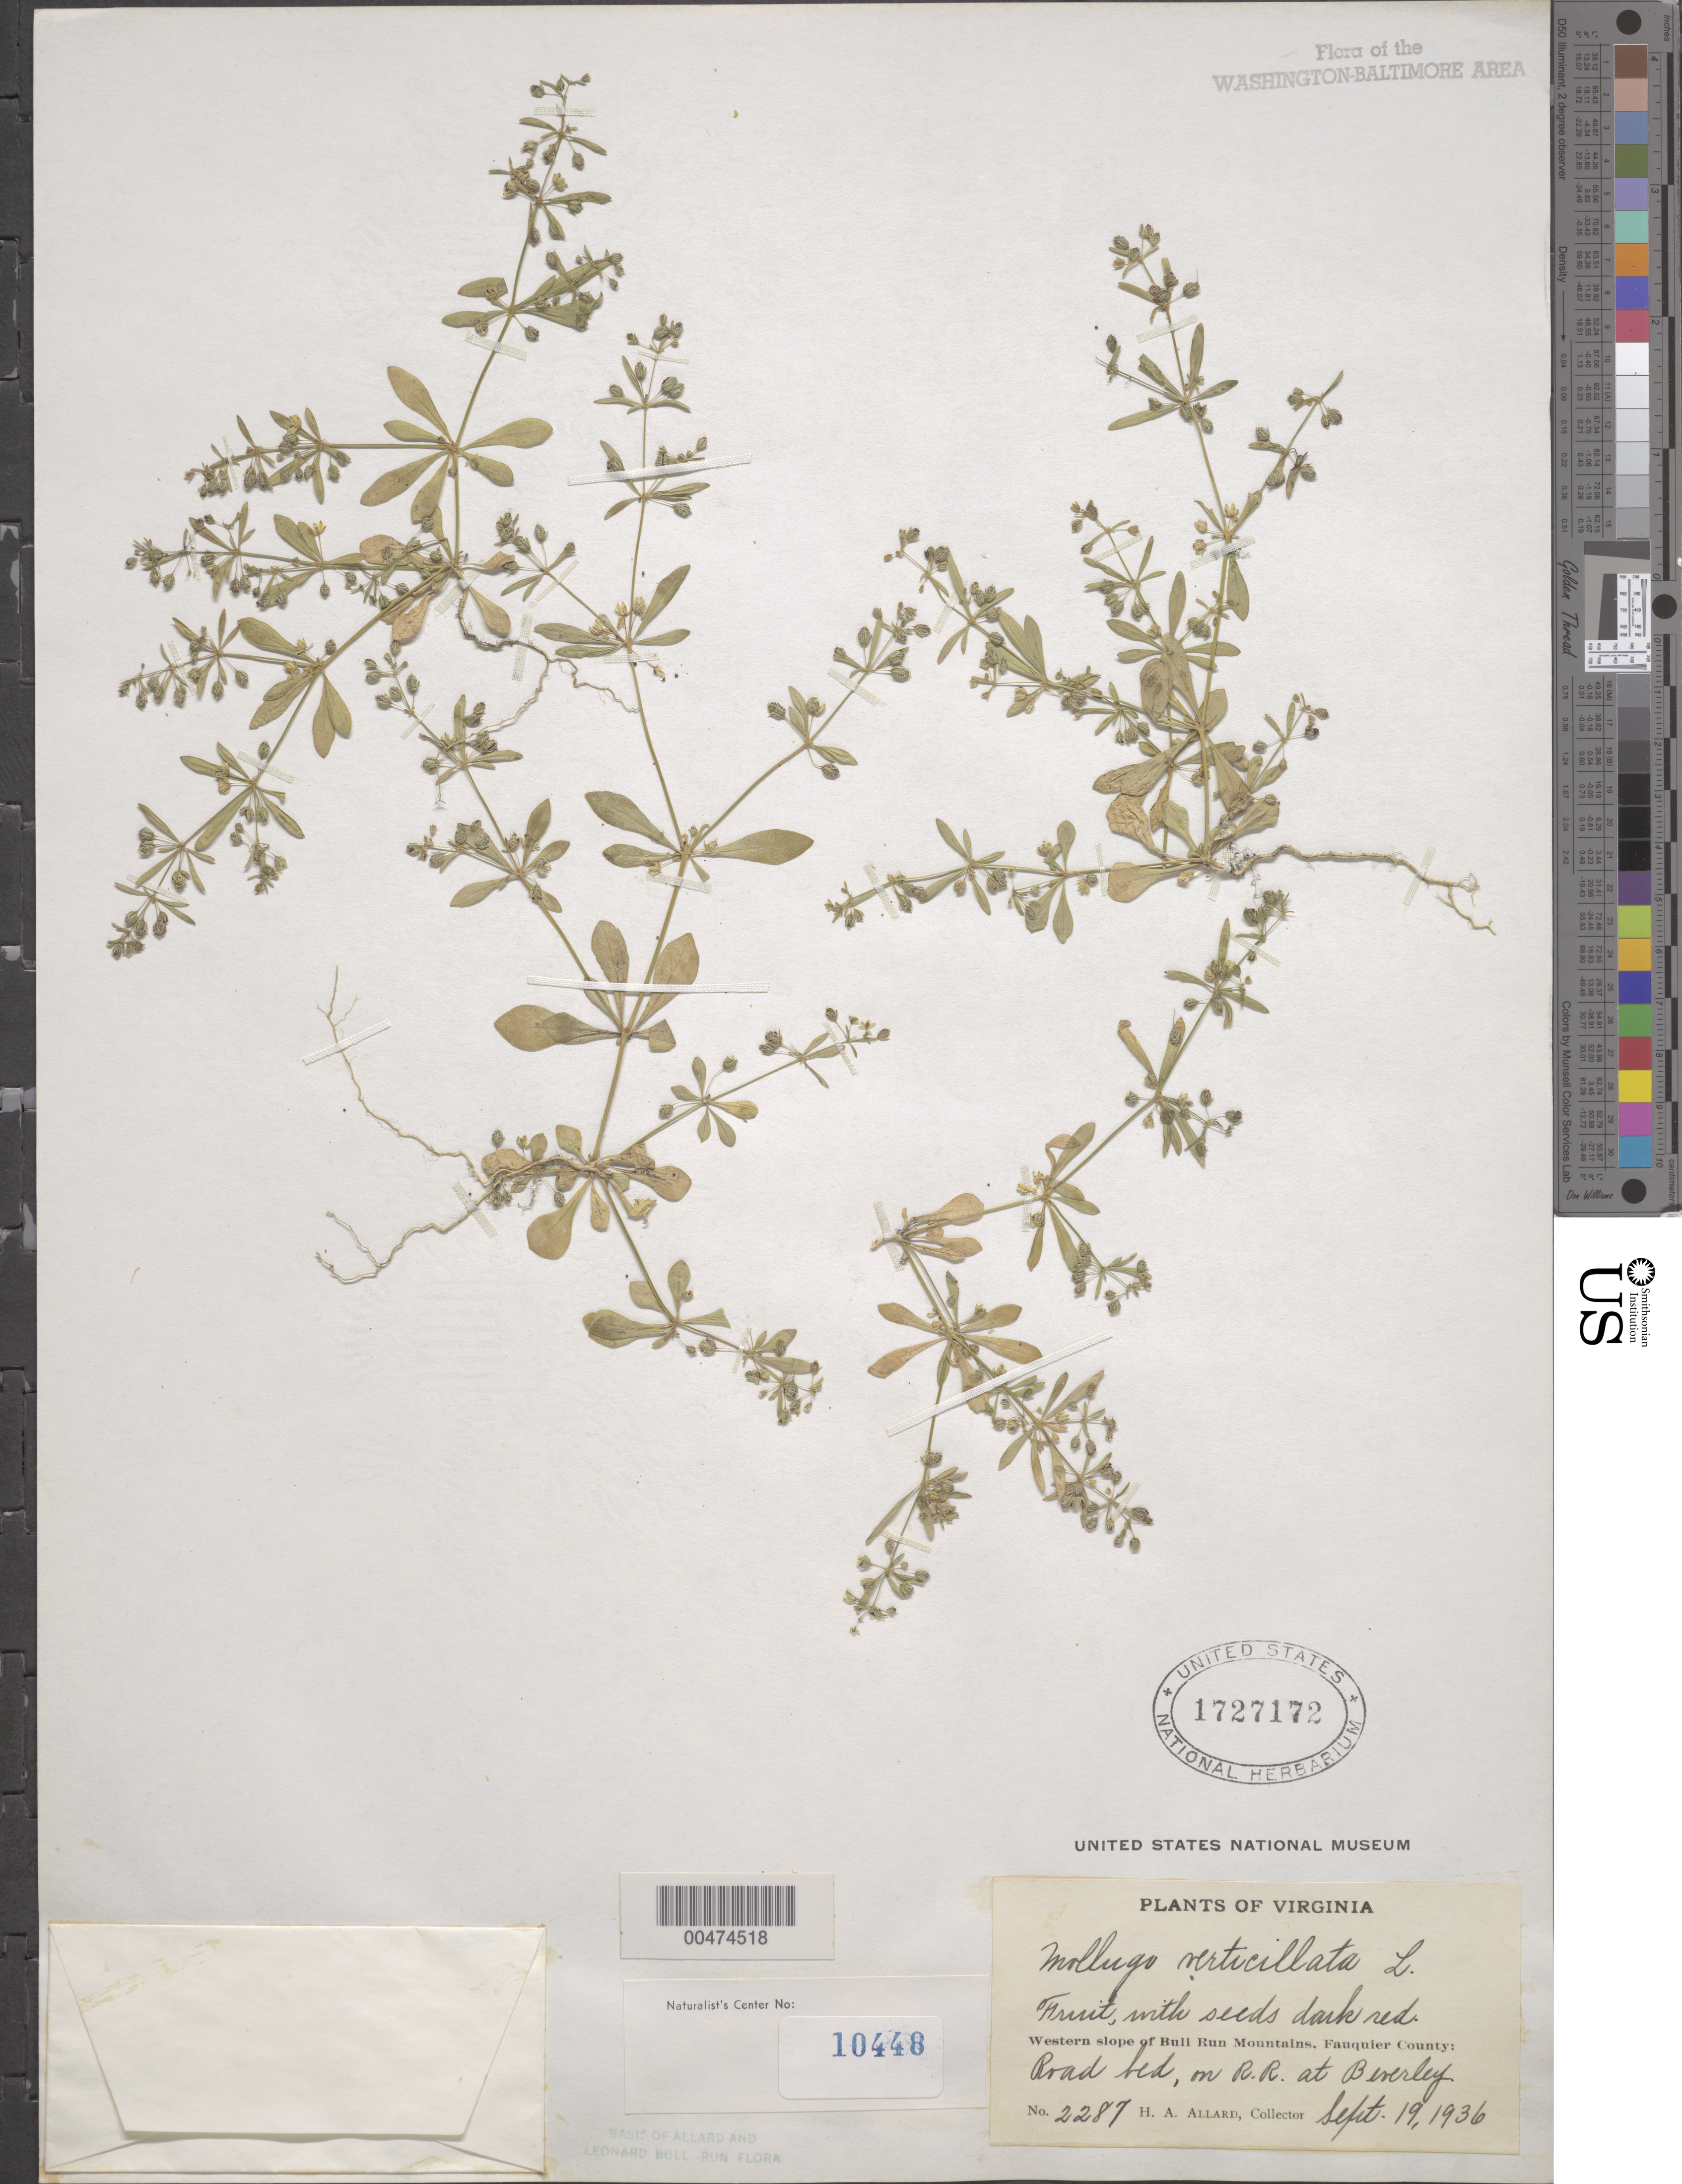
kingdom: Plantae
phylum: Tracheophyta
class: Magnoliopsida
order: Caryophyllales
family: Molluginaceae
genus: Mollugo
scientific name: Mollugo verticillata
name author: L.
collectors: H. A. Allard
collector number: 2287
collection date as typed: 19 Sep 1936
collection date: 1936-09-19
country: United States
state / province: Virginia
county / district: Fauquier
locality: On RR at Beverley, west slope of Bull Run Mts. Bull Run Mts.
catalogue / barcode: US 1727172